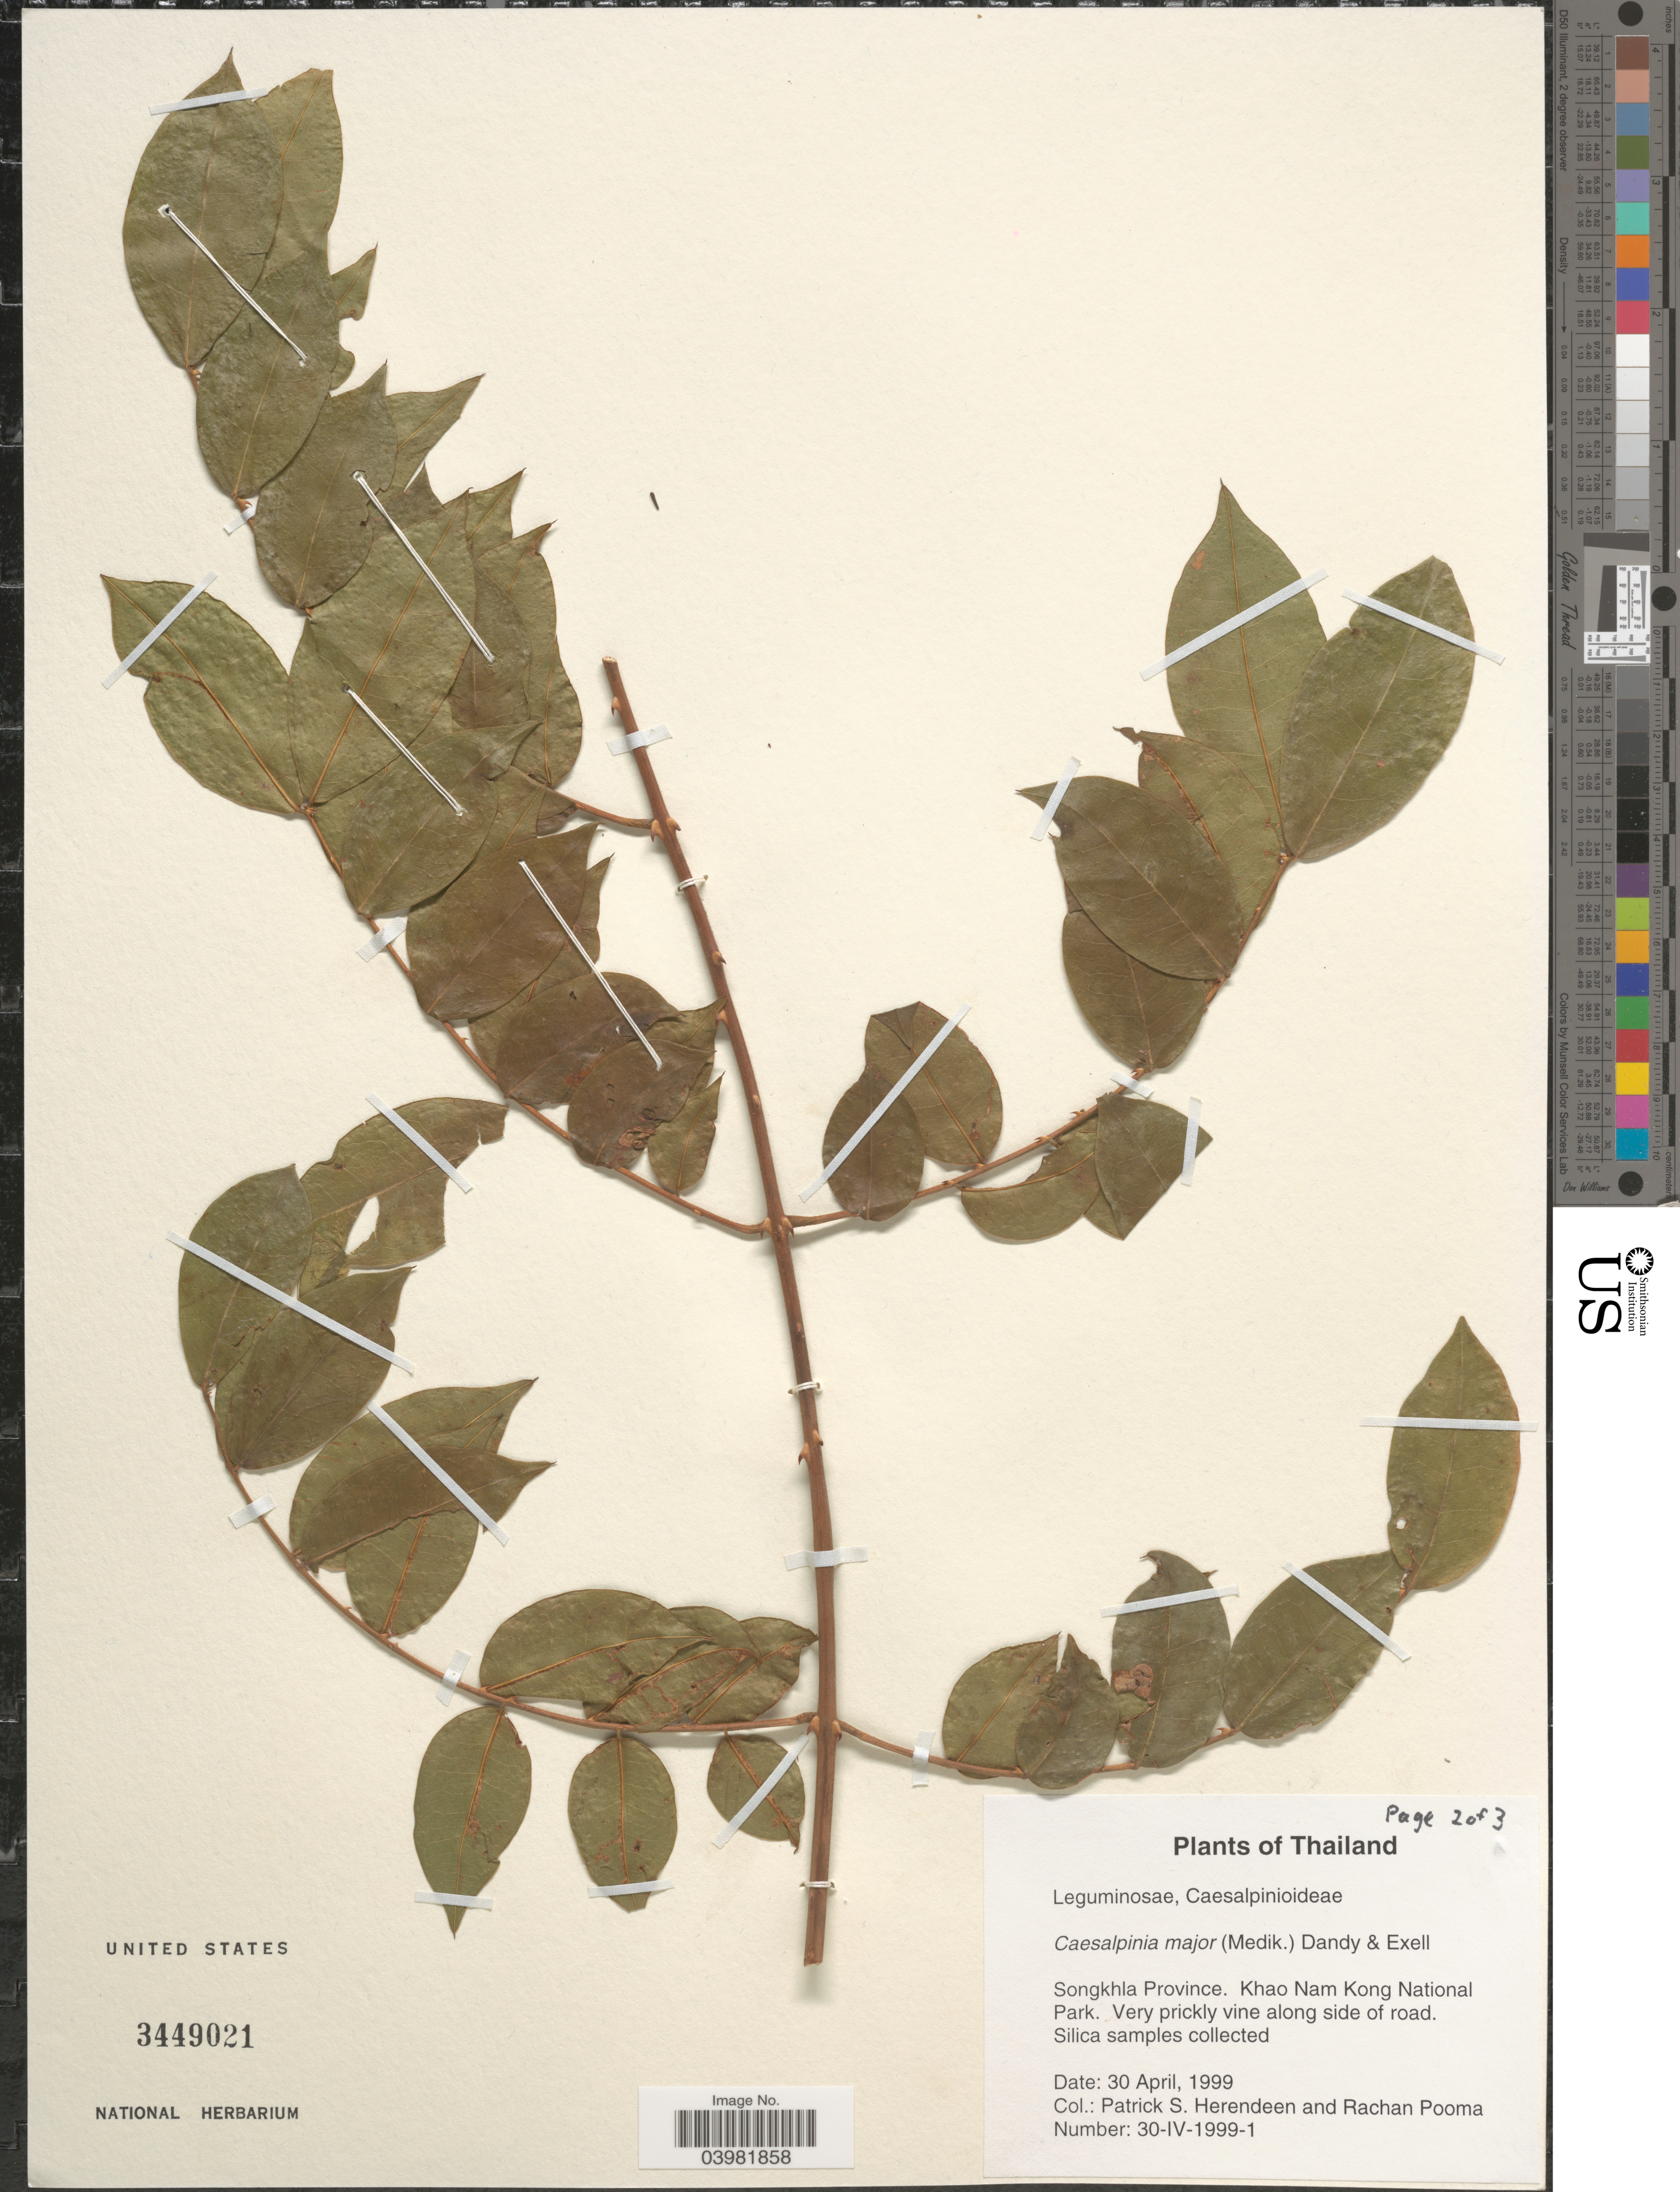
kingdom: Plantae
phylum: Tracheophyta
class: Magnoliopsida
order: Fabales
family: Fabaceae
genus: Guilandina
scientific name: Guilandina major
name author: (Medik.) Small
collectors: P. S. Herendeen & R. Pooma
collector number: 30-IV-1999-1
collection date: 1999-04-30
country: Thailand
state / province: Songkhla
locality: Khao Nam Kong National Park. Along side of road.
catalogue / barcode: US 3449021